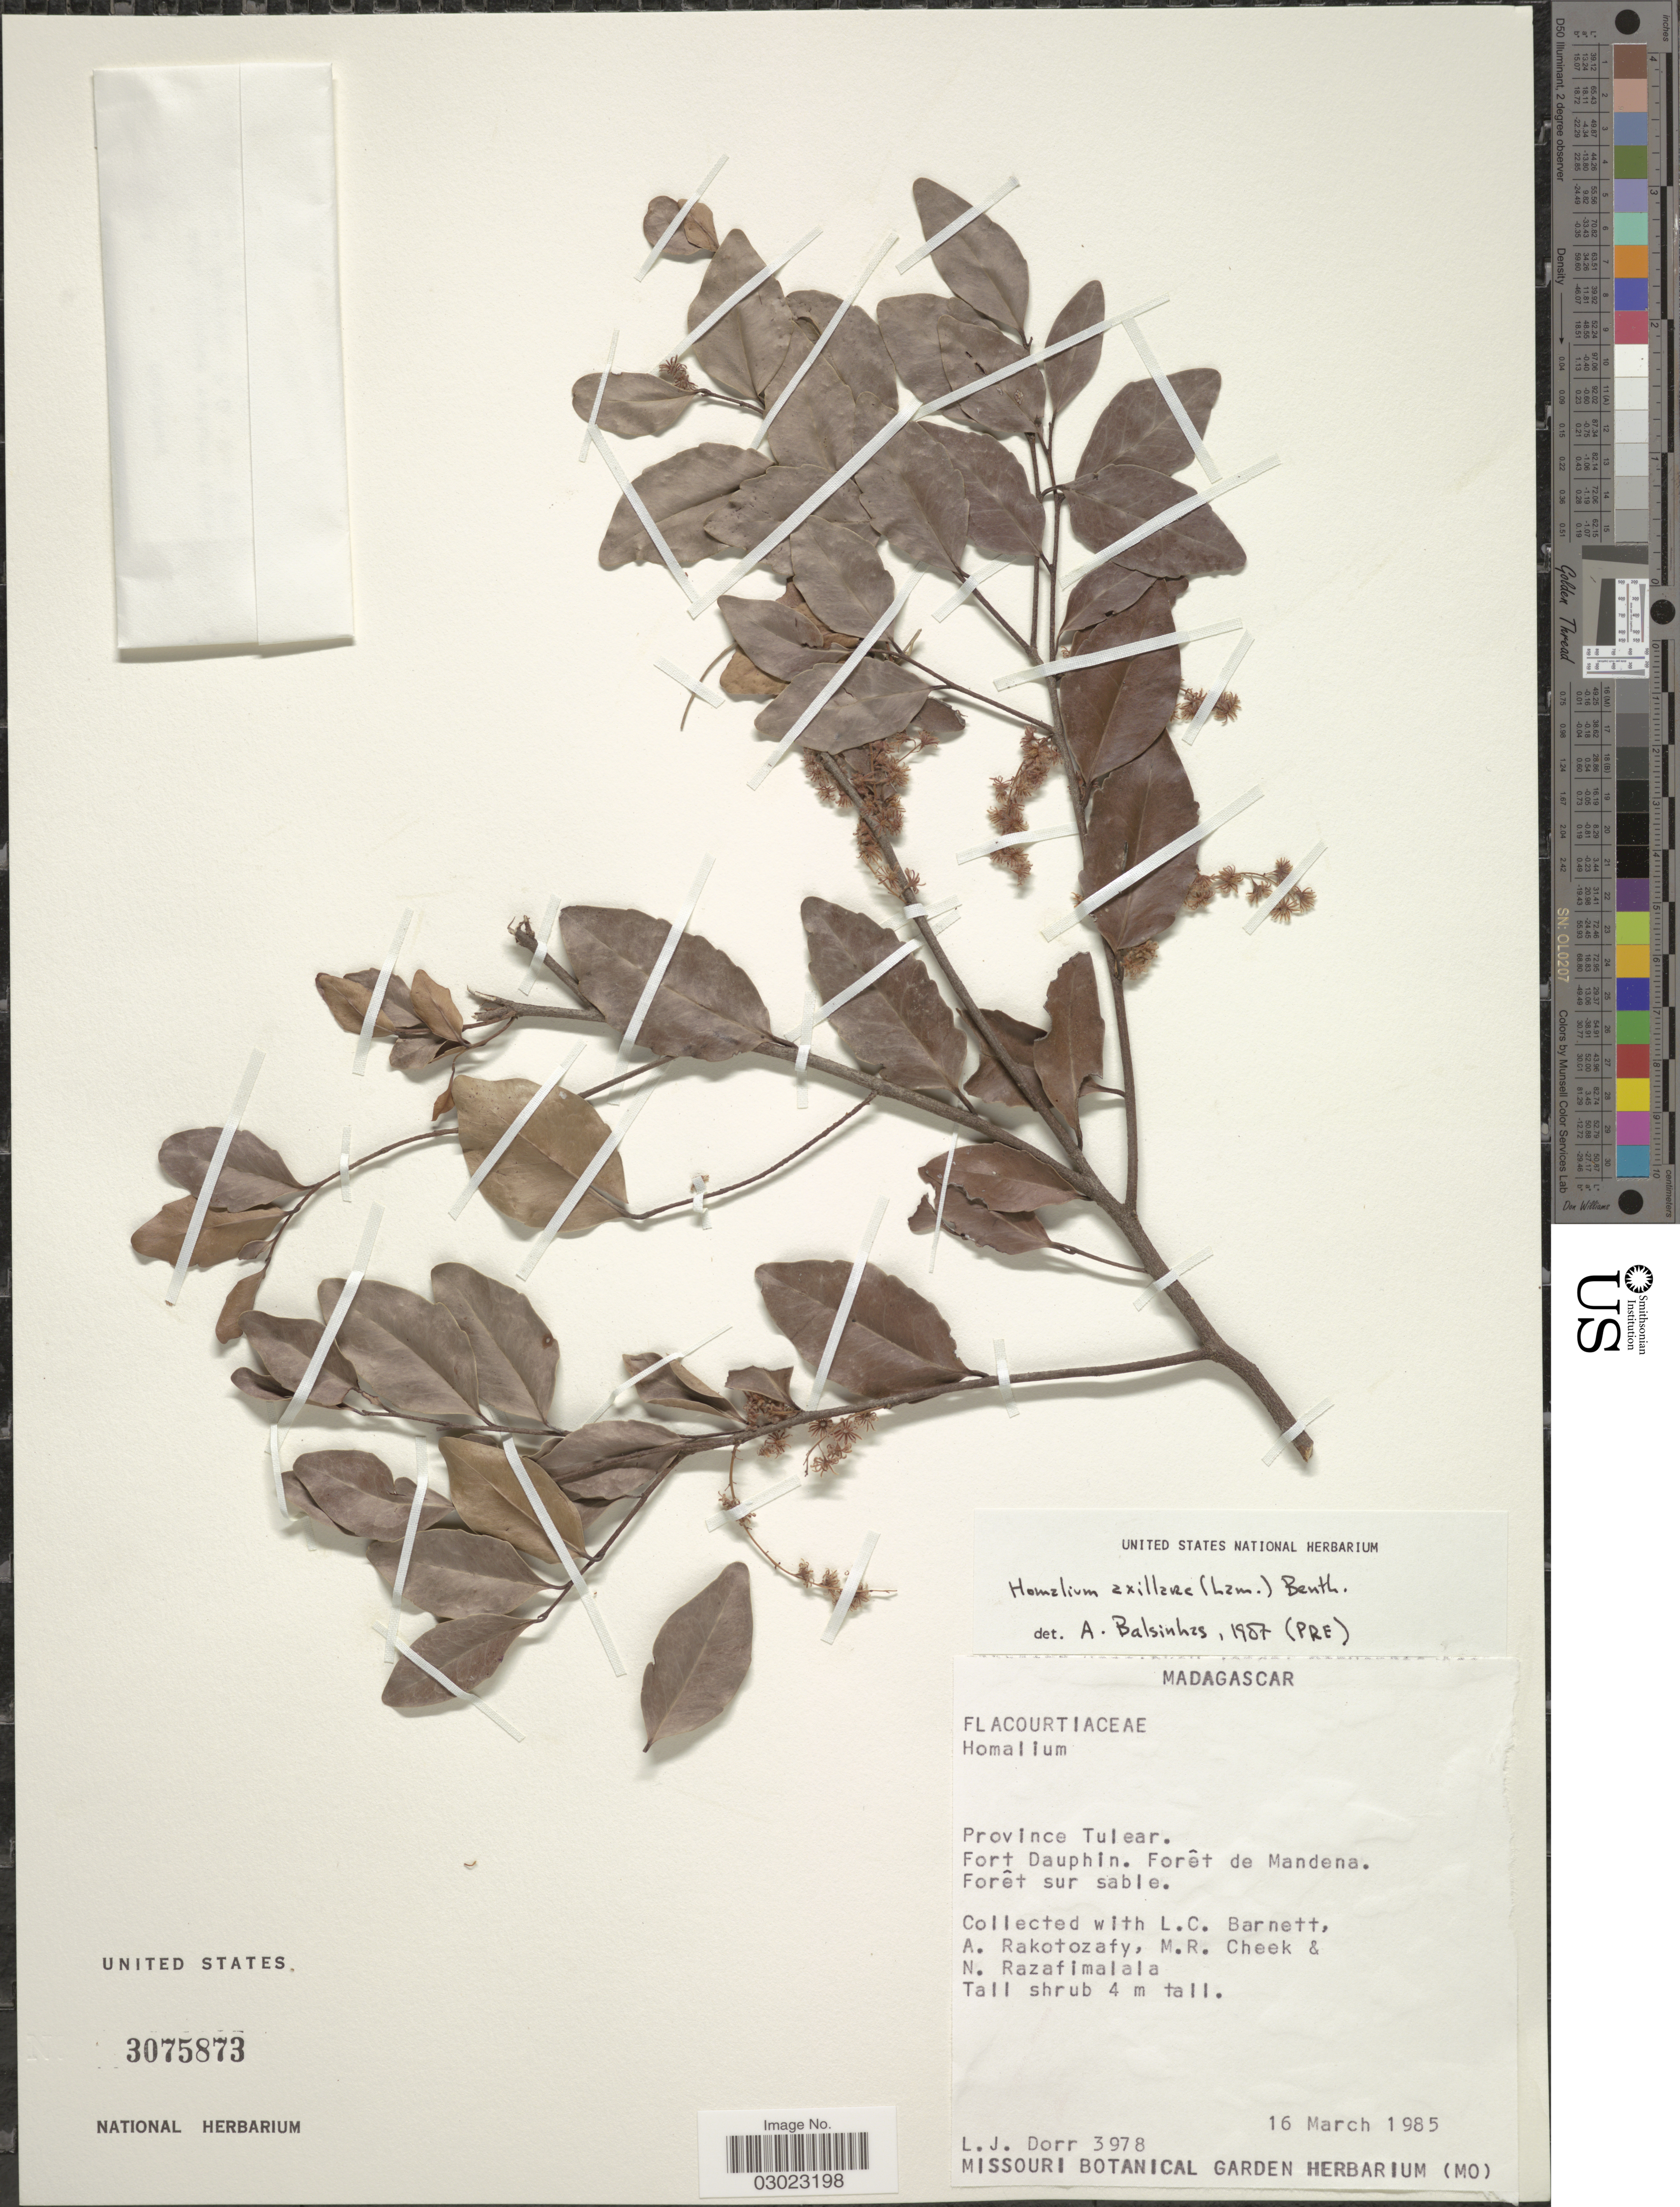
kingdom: Plantae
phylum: Tracheophyta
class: Magnoliopsida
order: Malpighiales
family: Salicaceae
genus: Homalium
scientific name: Homalium axillare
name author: (Lam.) Benth.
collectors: L. J. Dorr, L. C. Barnett, A. Rakotozafy, M. Cheek & N. Razafimalala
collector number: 3978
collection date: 1985-03-16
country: Madagascar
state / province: Anosy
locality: Province Tulear. Fort Dauphin. Forêt de Mandena. Forêt sur sable.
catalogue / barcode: US 3075873